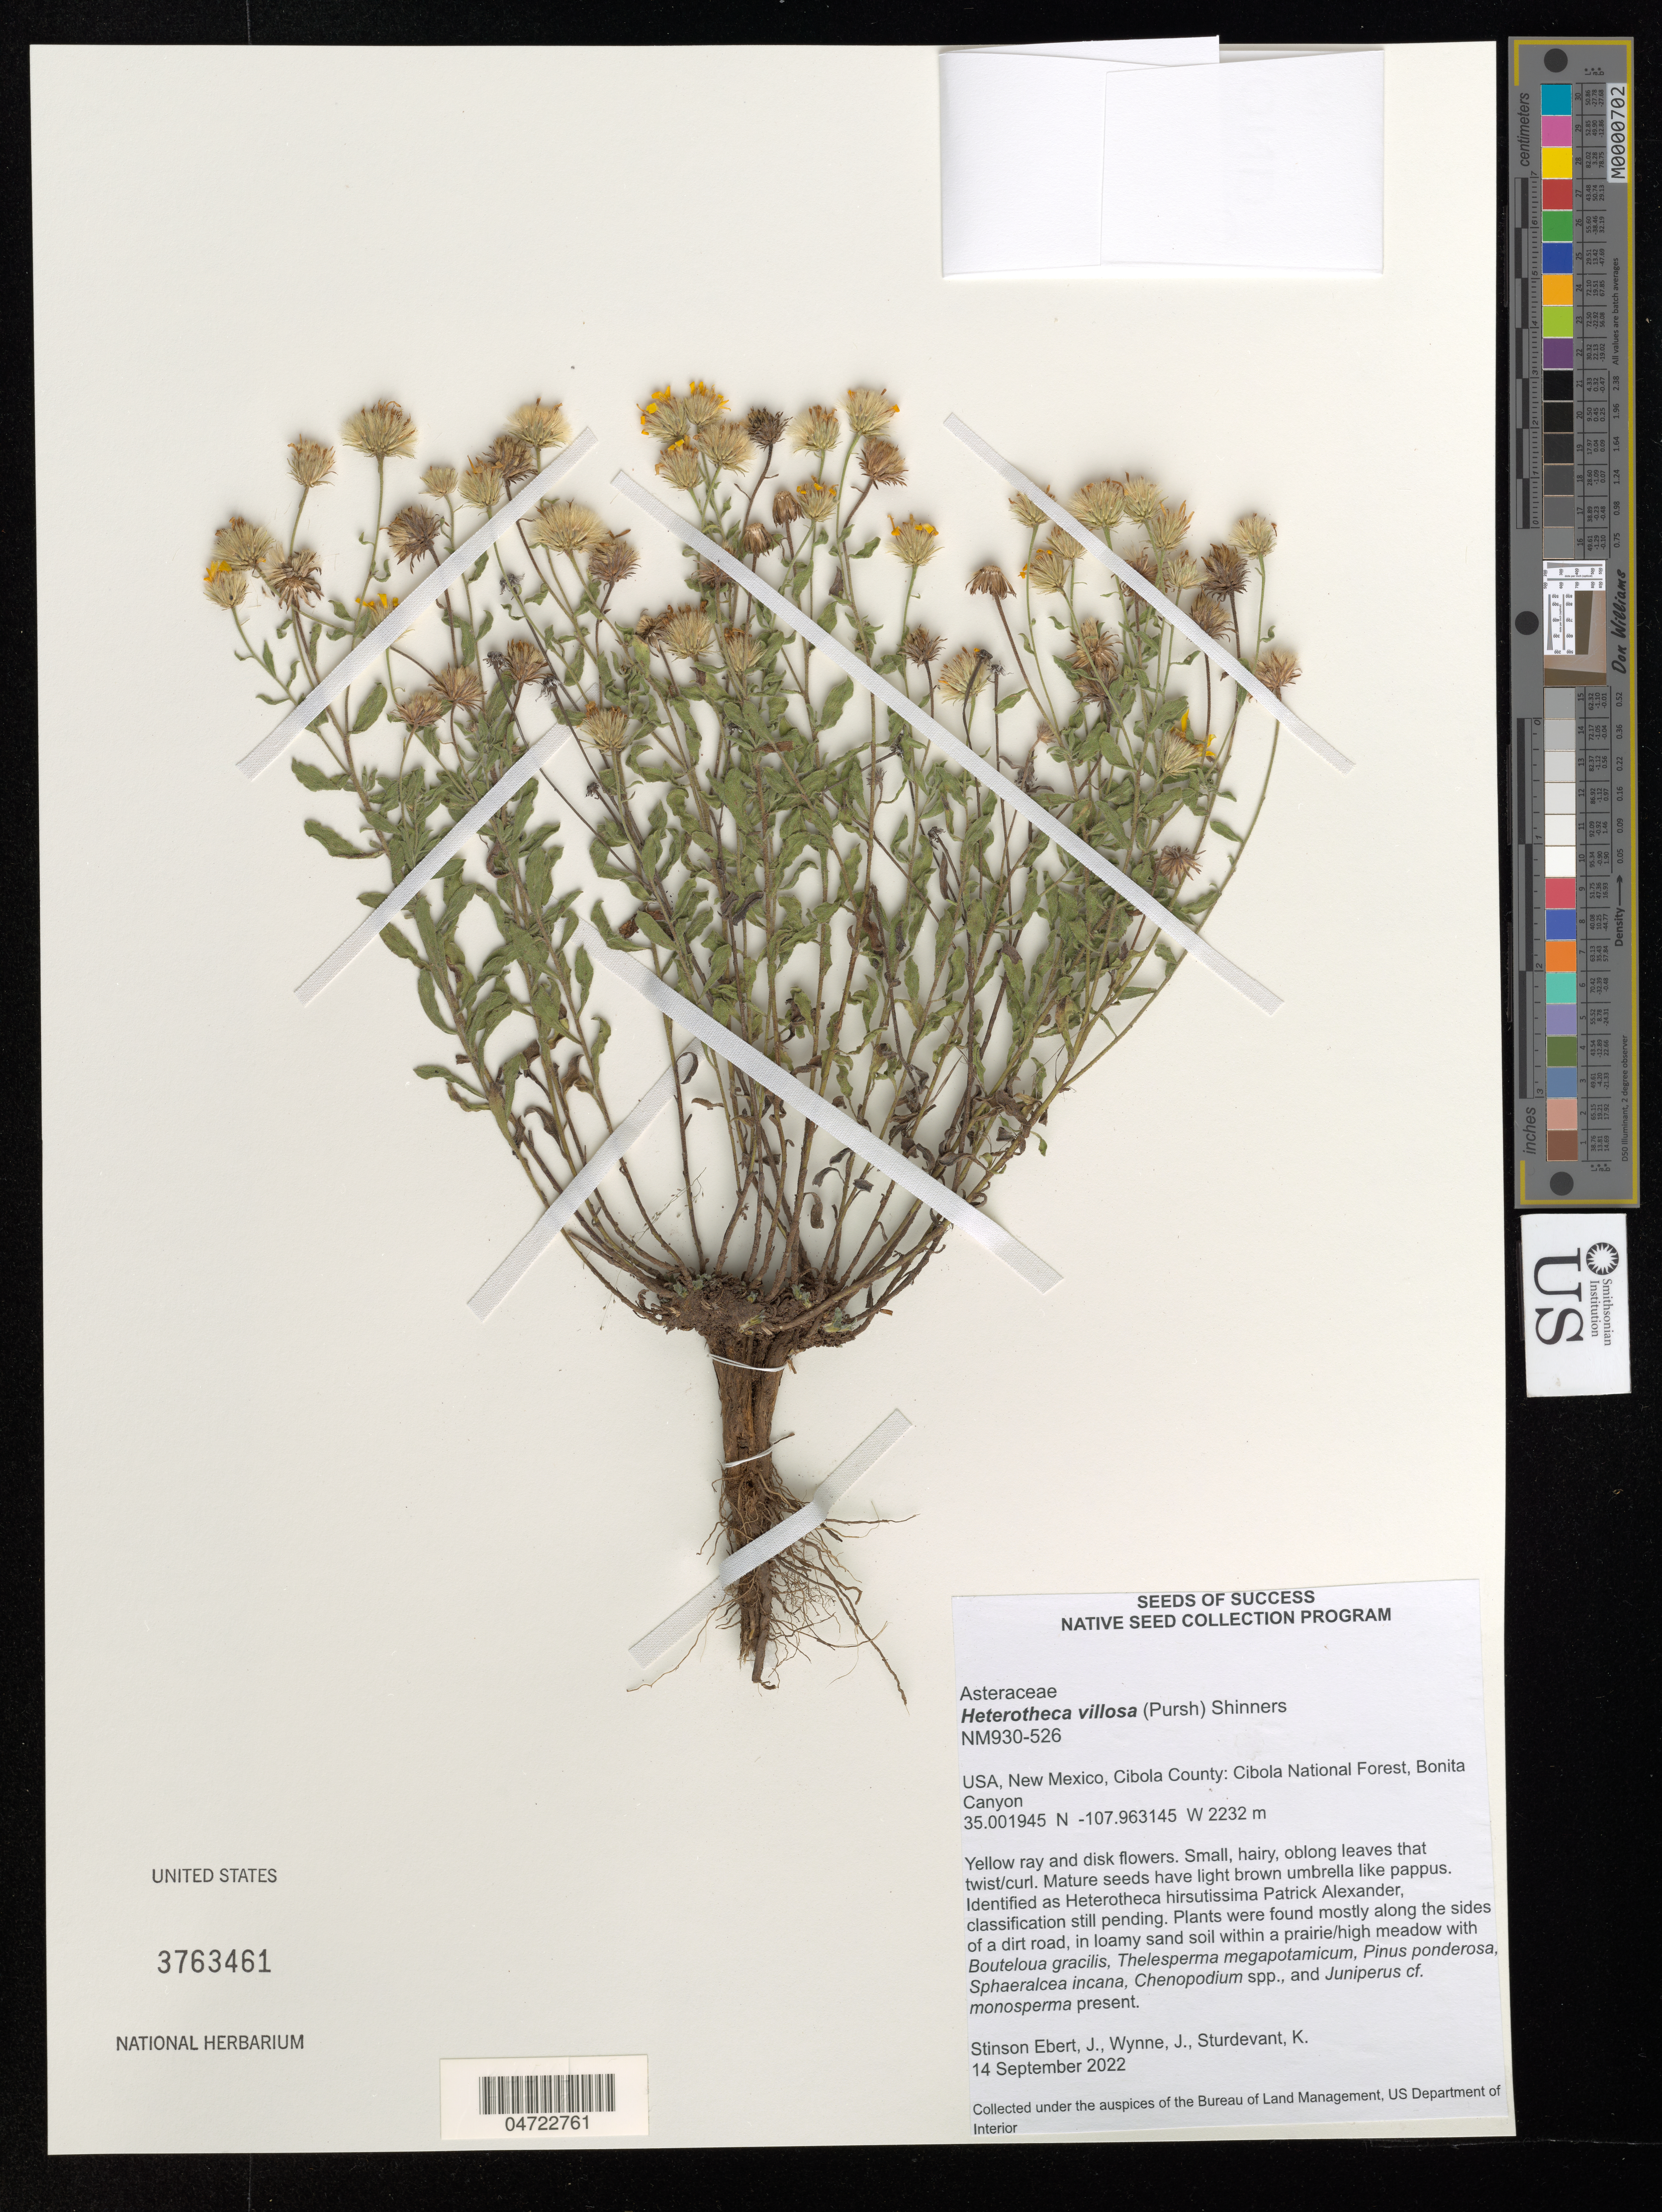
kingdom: Plantae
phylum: Tracheophyta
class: Magnoliopsida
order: Asterales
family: Asteraceae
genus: Heterotheca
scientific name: Heterotheca villosa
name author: (Pursh) Shinners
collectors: J. Stinson Ebert, J. Wynne & K. Sturdevant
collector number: NM930-526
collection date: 2022-09-14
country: United States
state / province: New Mexico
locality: Cibola County: Cibola National Forest, Bonita Canyon.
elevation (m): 2232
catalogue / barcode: US 3763461